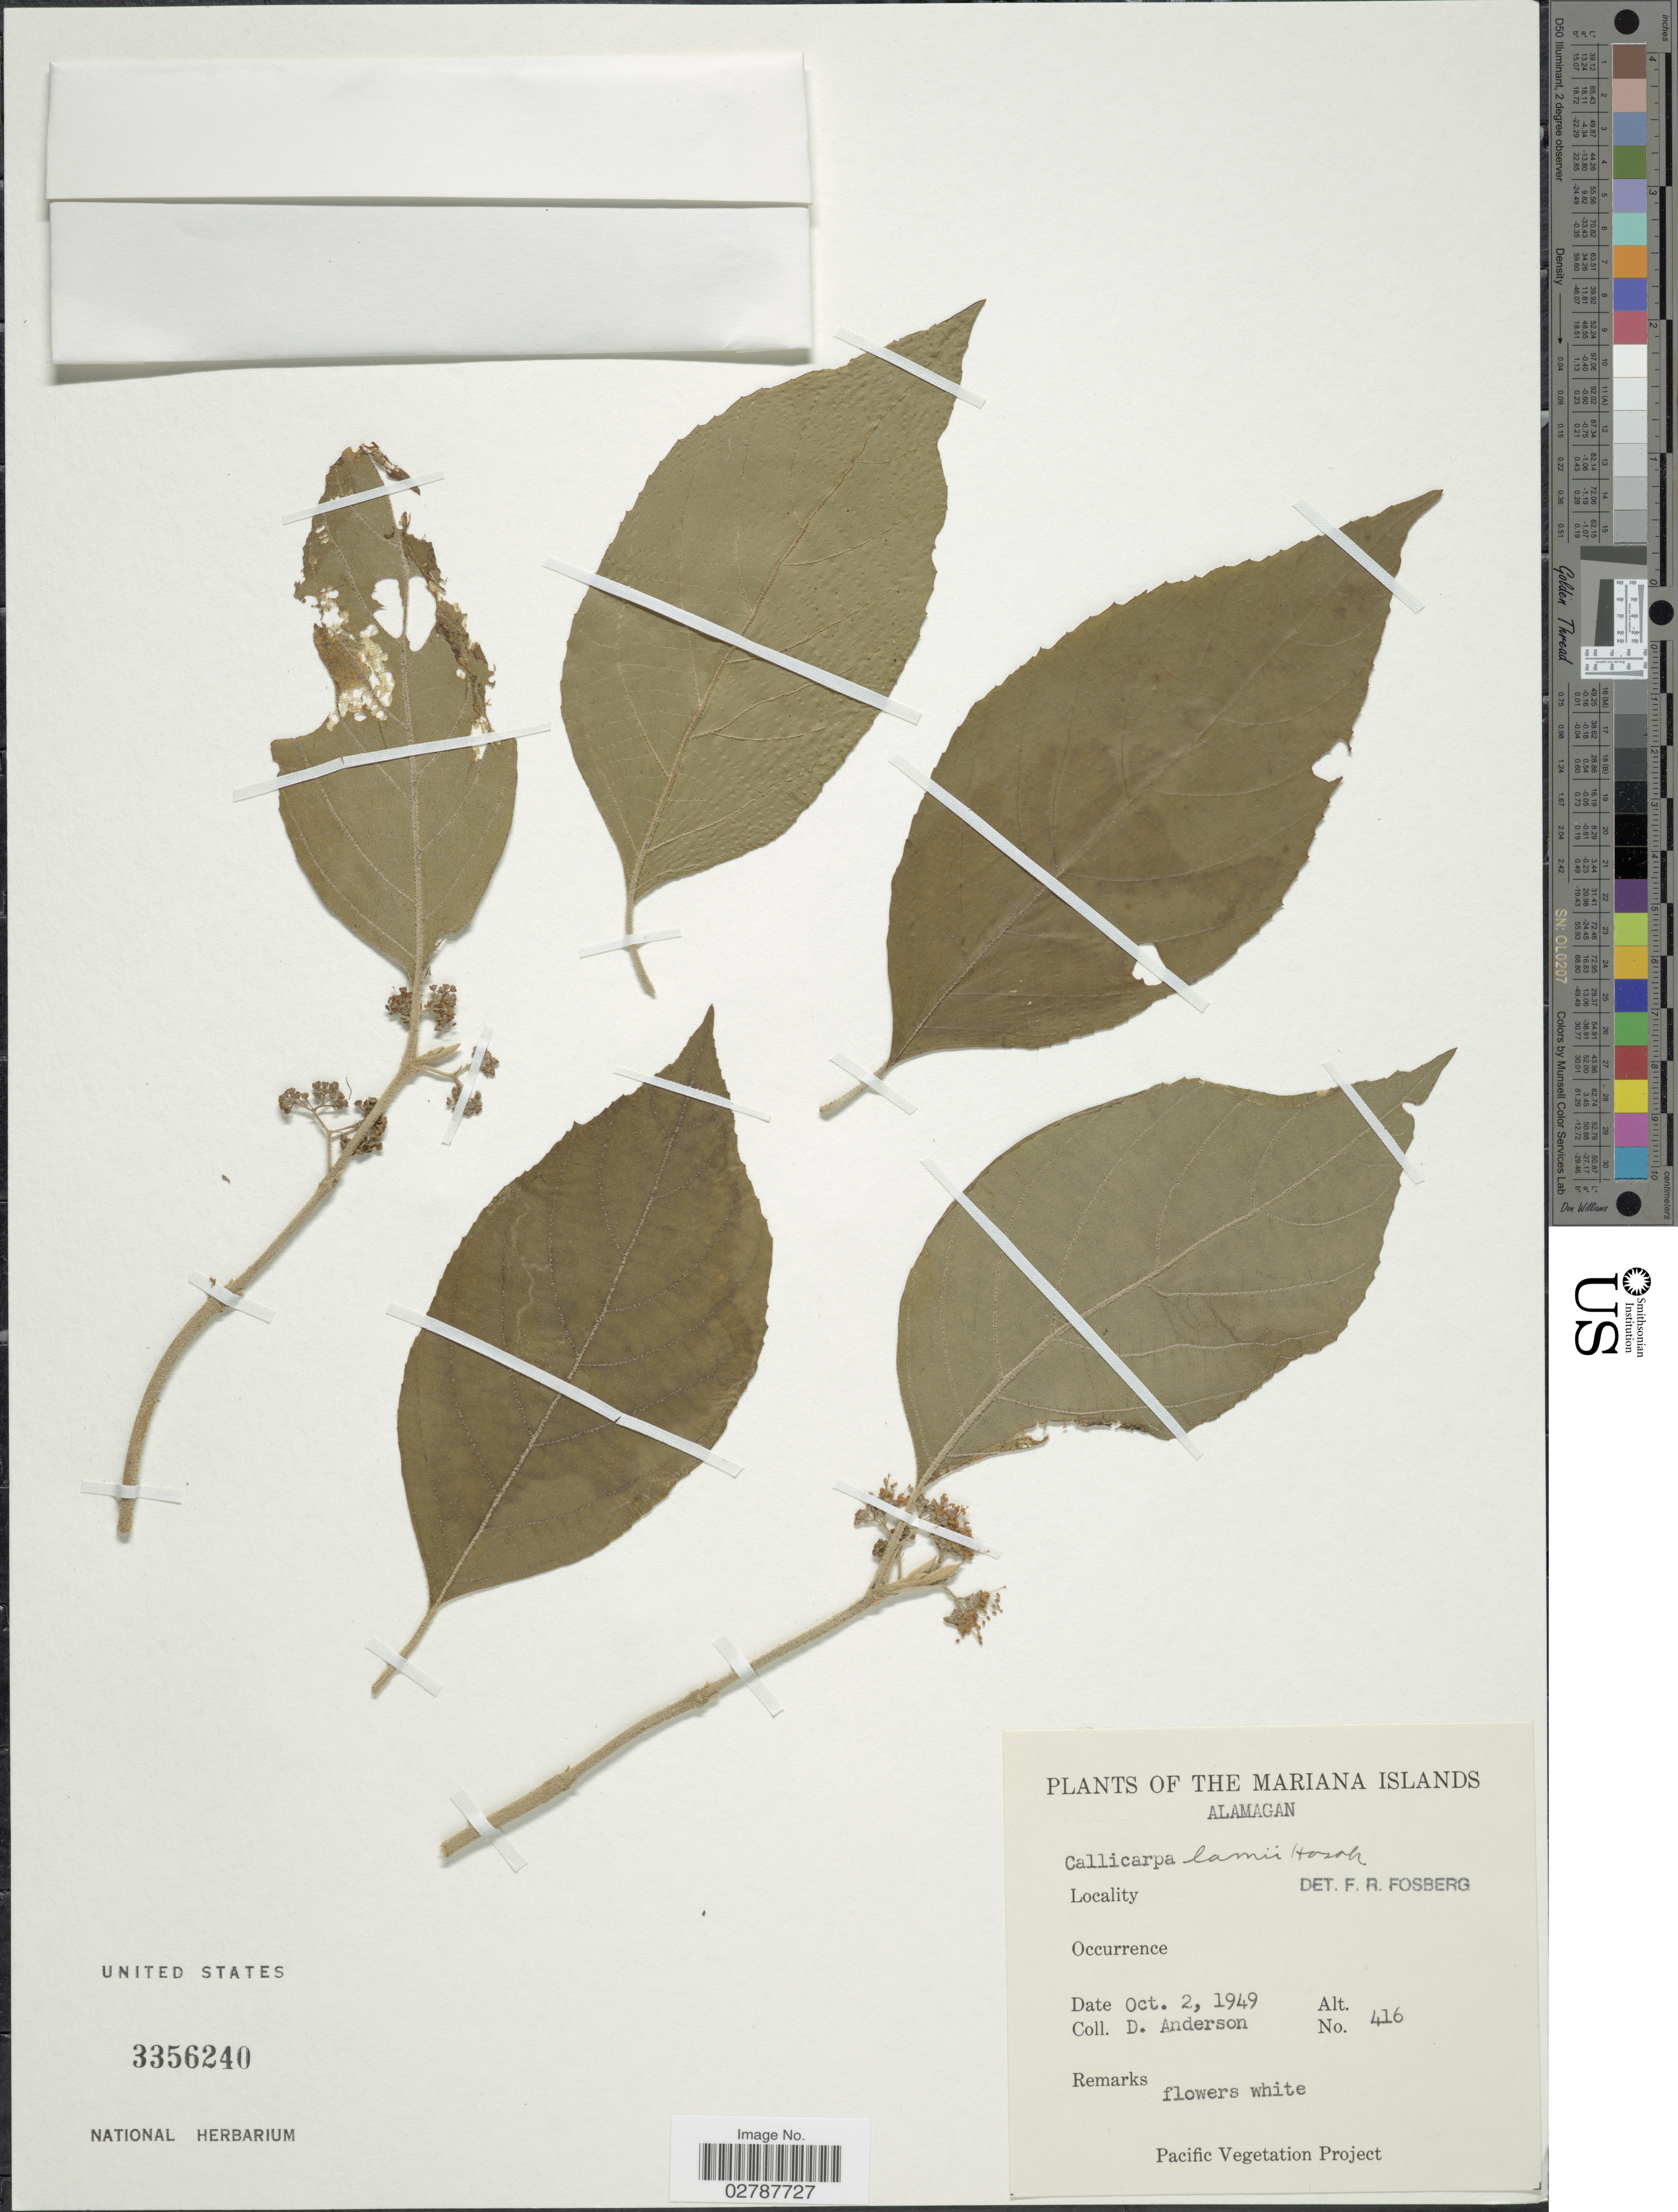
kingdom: Plantae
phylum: Tracheophyta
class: Magnoliopsida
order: Lamiales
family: Lamiaceae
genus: Callicarpa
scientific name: Callicarpa lamii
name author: Hosok.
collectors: D. Anderson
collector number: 416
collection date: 1949-10-02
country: Northern Mariana Islands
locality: The Mariana Islands. Alamagan.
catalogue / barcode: US 3356240